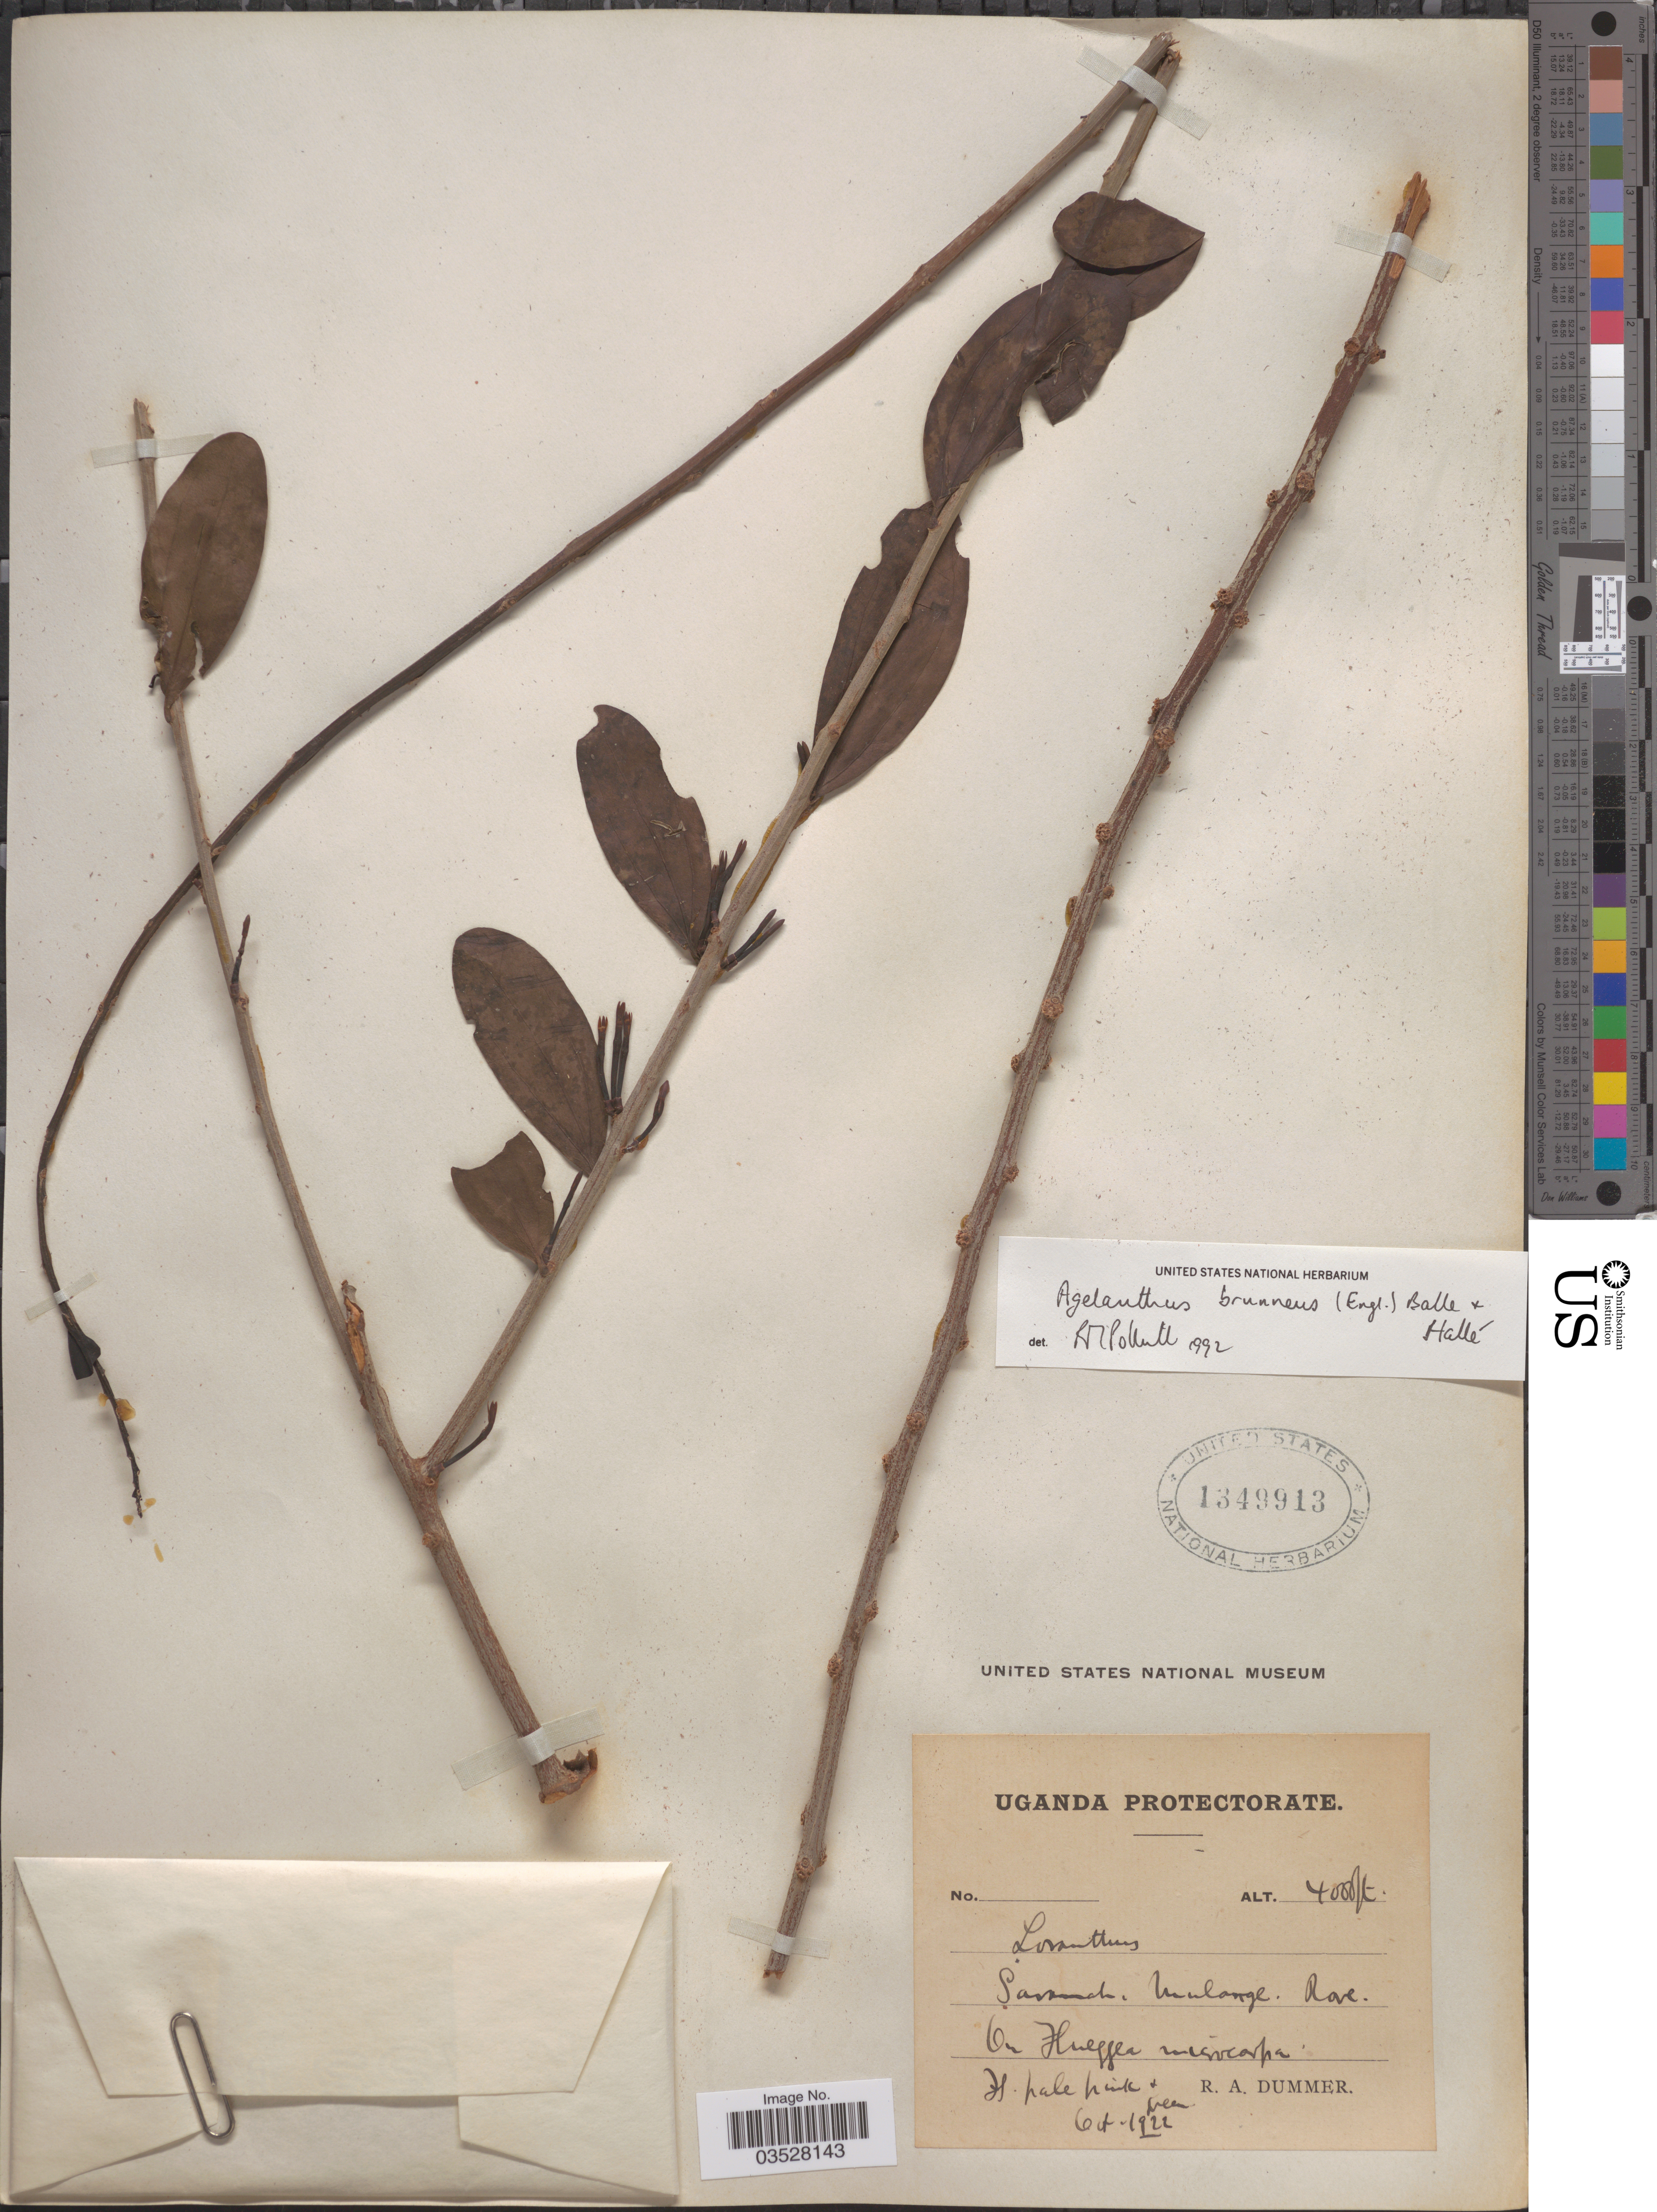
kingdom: Plantae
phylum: Tracheophyta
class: Magnoliopsida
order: Santalales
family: Loranthaceae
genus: Agelanthus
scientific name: Agelanthus brunneus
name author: (Engl.) Tiegh.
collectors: R. Dümmer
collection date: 1922-10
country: Uganda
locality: Uganda Protectorate. Mulange.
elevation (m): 1219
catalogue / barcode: US 1349913